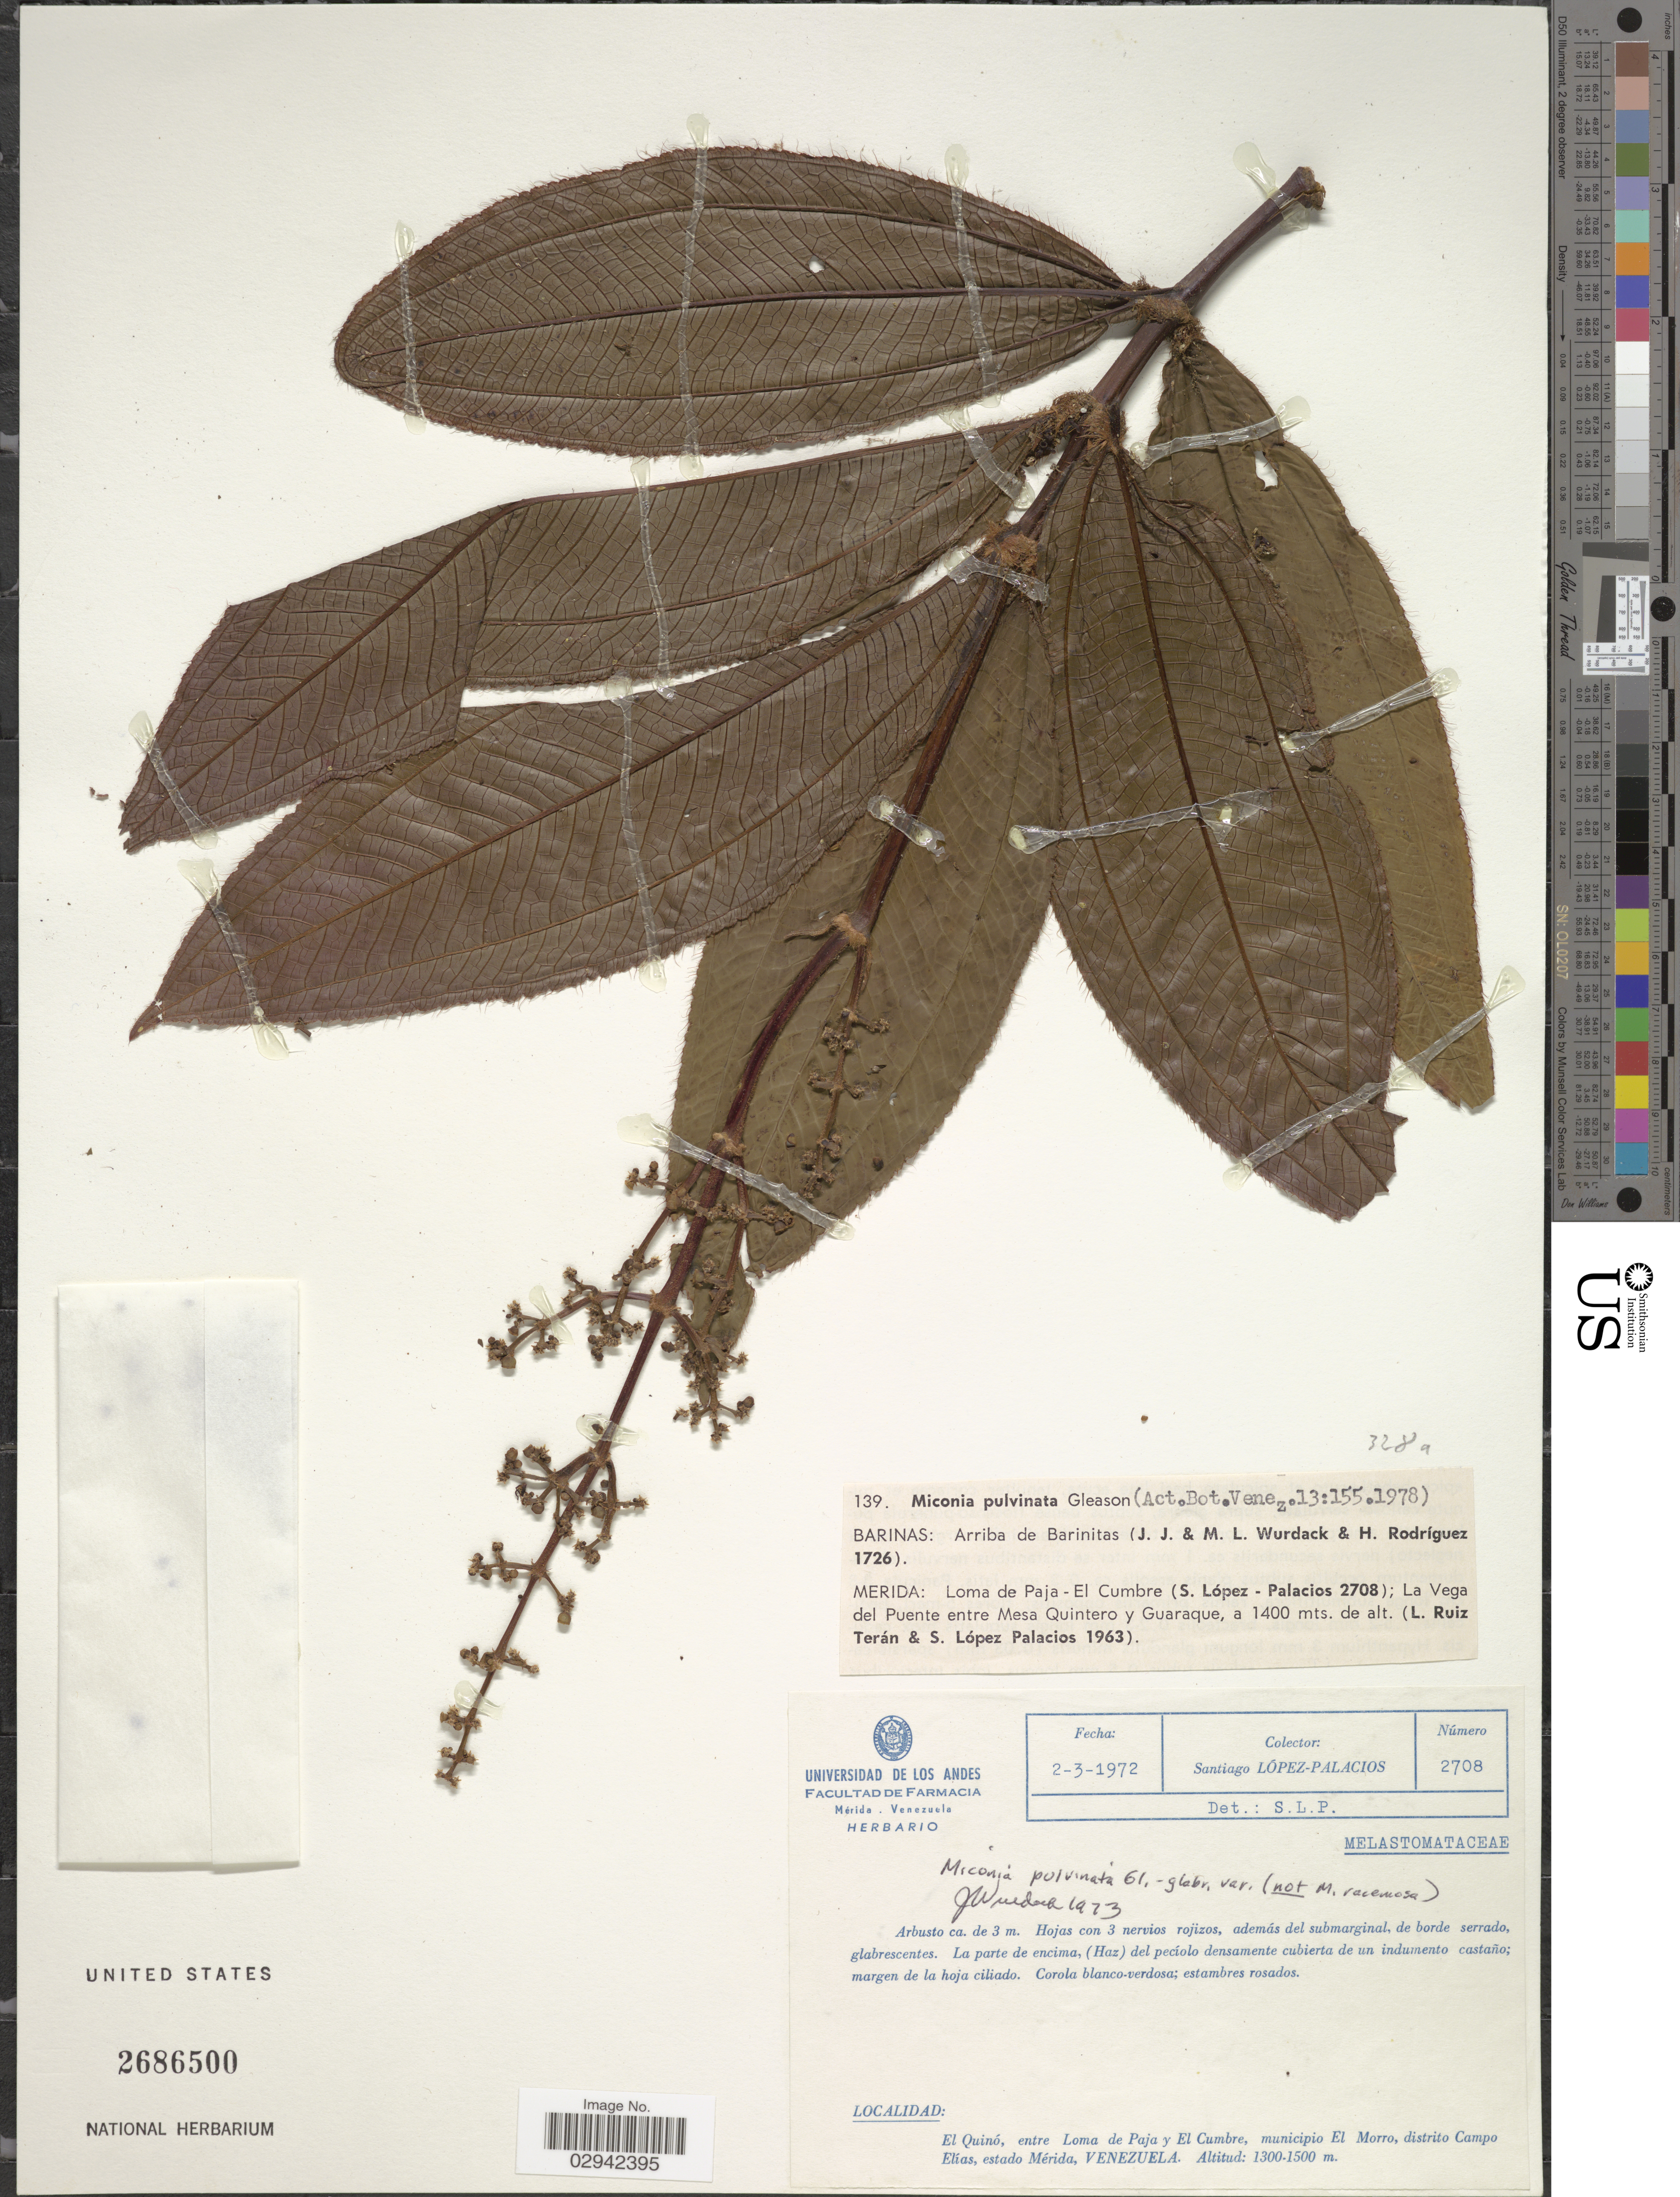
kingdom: Plantae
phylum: Tracheophyta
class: Magnoliopsida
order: Myrtales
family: Melastomataceae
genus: Miconia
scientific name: Miconia pulvinata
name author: Gleason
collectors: S. López-Palacios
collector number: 2708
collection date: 1972-03-02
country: Venezuela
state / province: Mérida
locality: El Quinó, entre Loma de Paja y El Cumbre, municipio El Motto, distrito Campo Elías.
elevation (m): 1300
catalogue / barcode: US 2686500